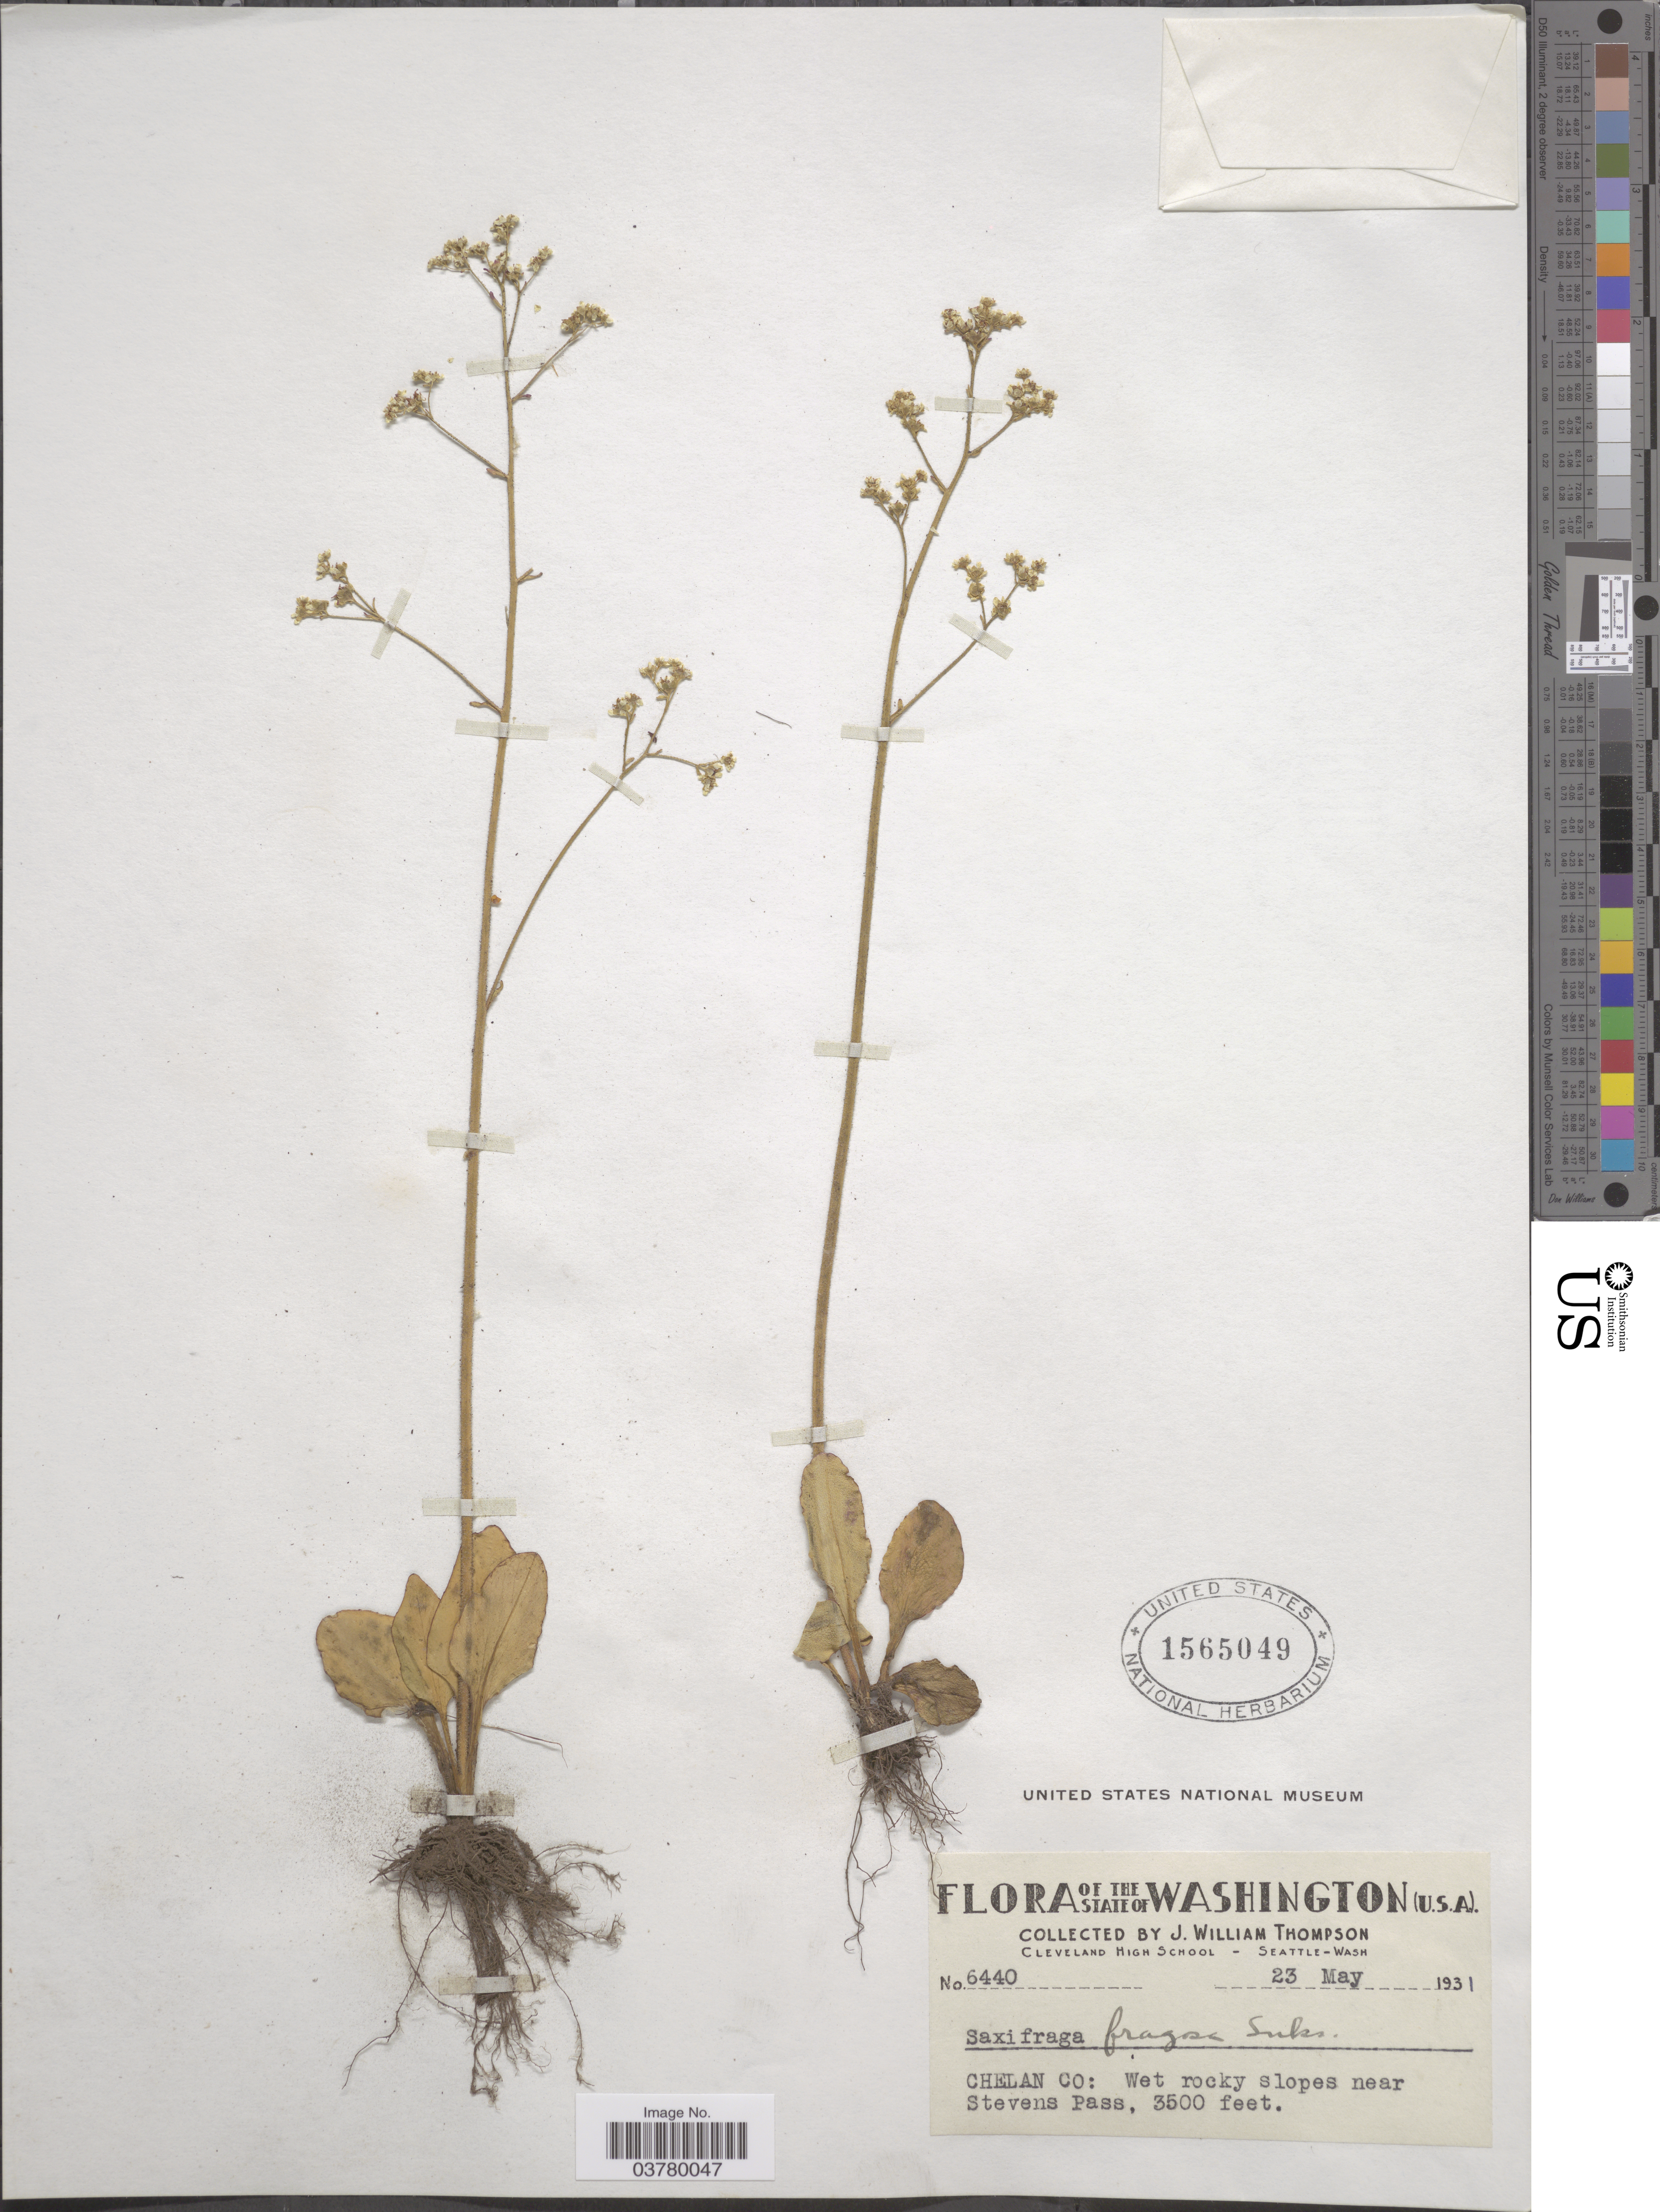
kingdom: Plantae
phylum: Tracheophyta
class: Magnoliopsida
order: Saxifragales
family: Saxifragaceae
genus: Micranthes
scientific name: Micranthes fragosa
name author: (Suksd. ex Small) Small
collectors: J. W. Thompson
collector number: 6440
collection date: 1931-05-23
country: United States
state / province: Washington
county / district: Chelan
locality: Chelan Co: Wet rocky slopes near Stevens Pass.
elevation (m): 1067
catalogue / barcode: US 1565049